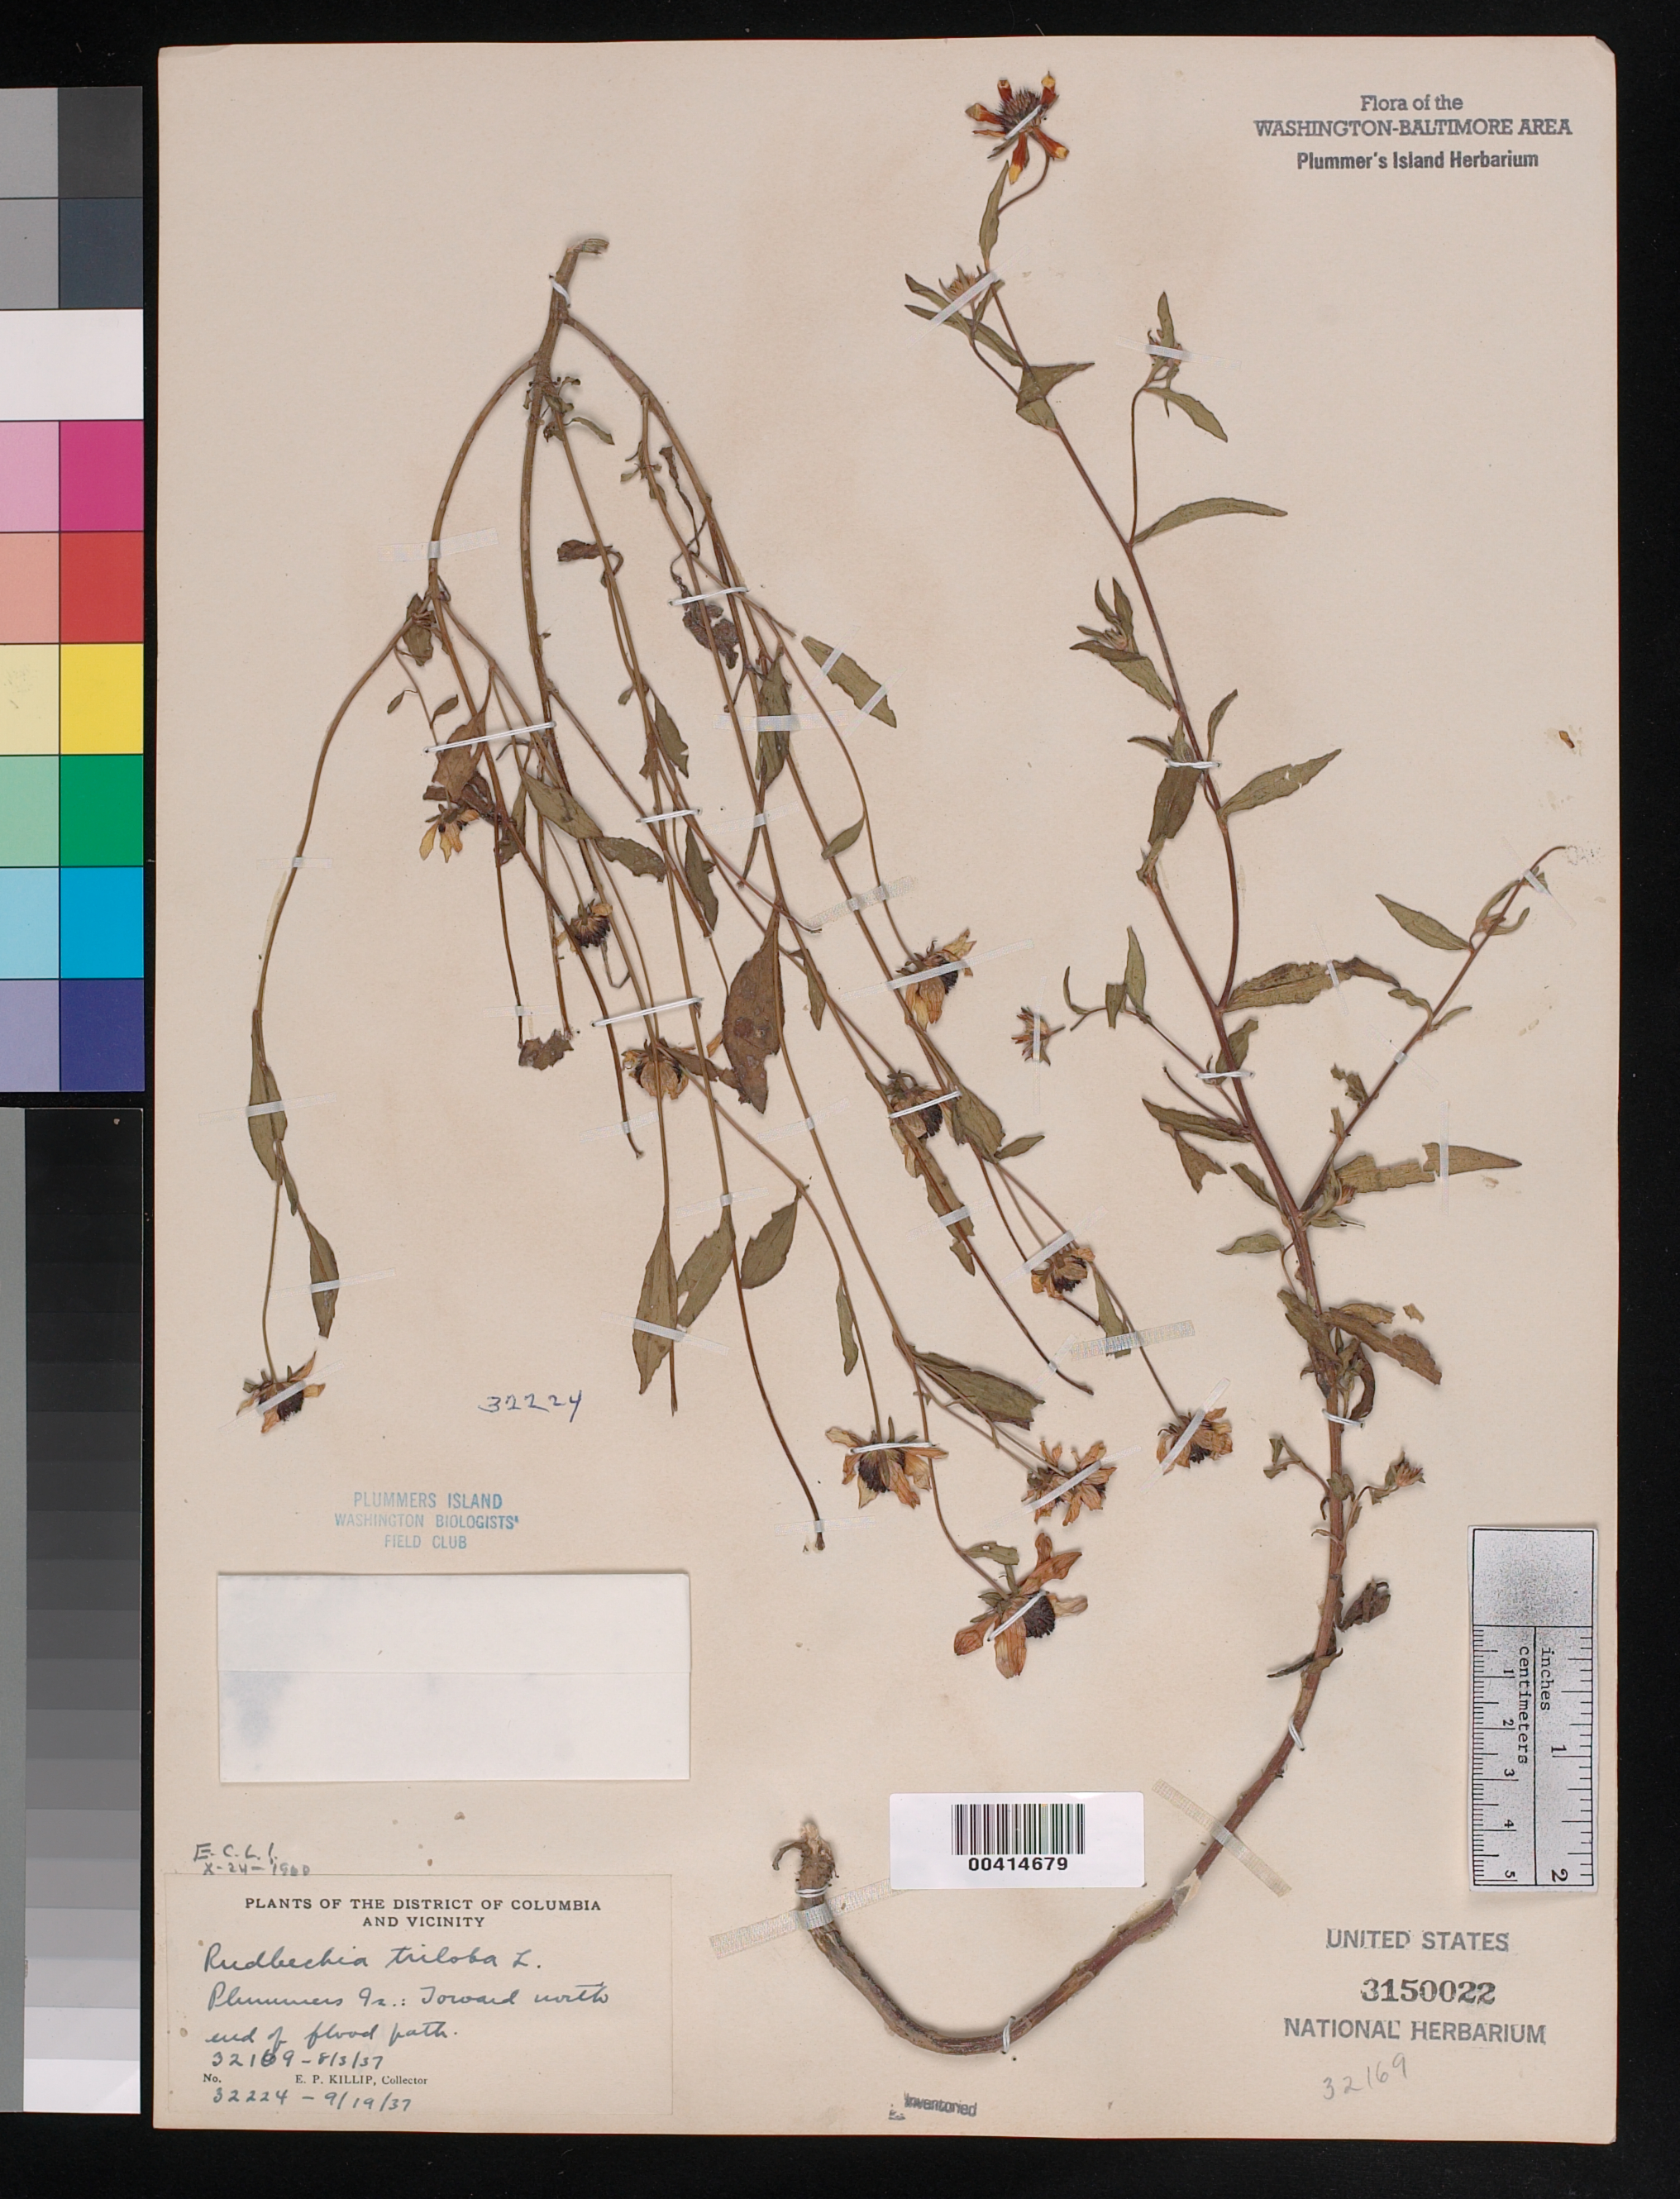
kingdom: Plantae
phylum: Tracheophyta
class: Magnoliopsida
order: Asterales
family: Asteraceae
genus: Rudbeckia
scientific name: Rudbeckia triloba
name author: L.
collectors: E. P. Killip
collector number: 32224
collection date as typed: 19 Sep 1937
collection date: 1937-09-19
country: United States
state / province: Maryland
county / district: Montgomery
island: Plummers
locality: Plummer's Island; toward north end of flood path C. & O. Canal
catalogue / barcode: US 3150022